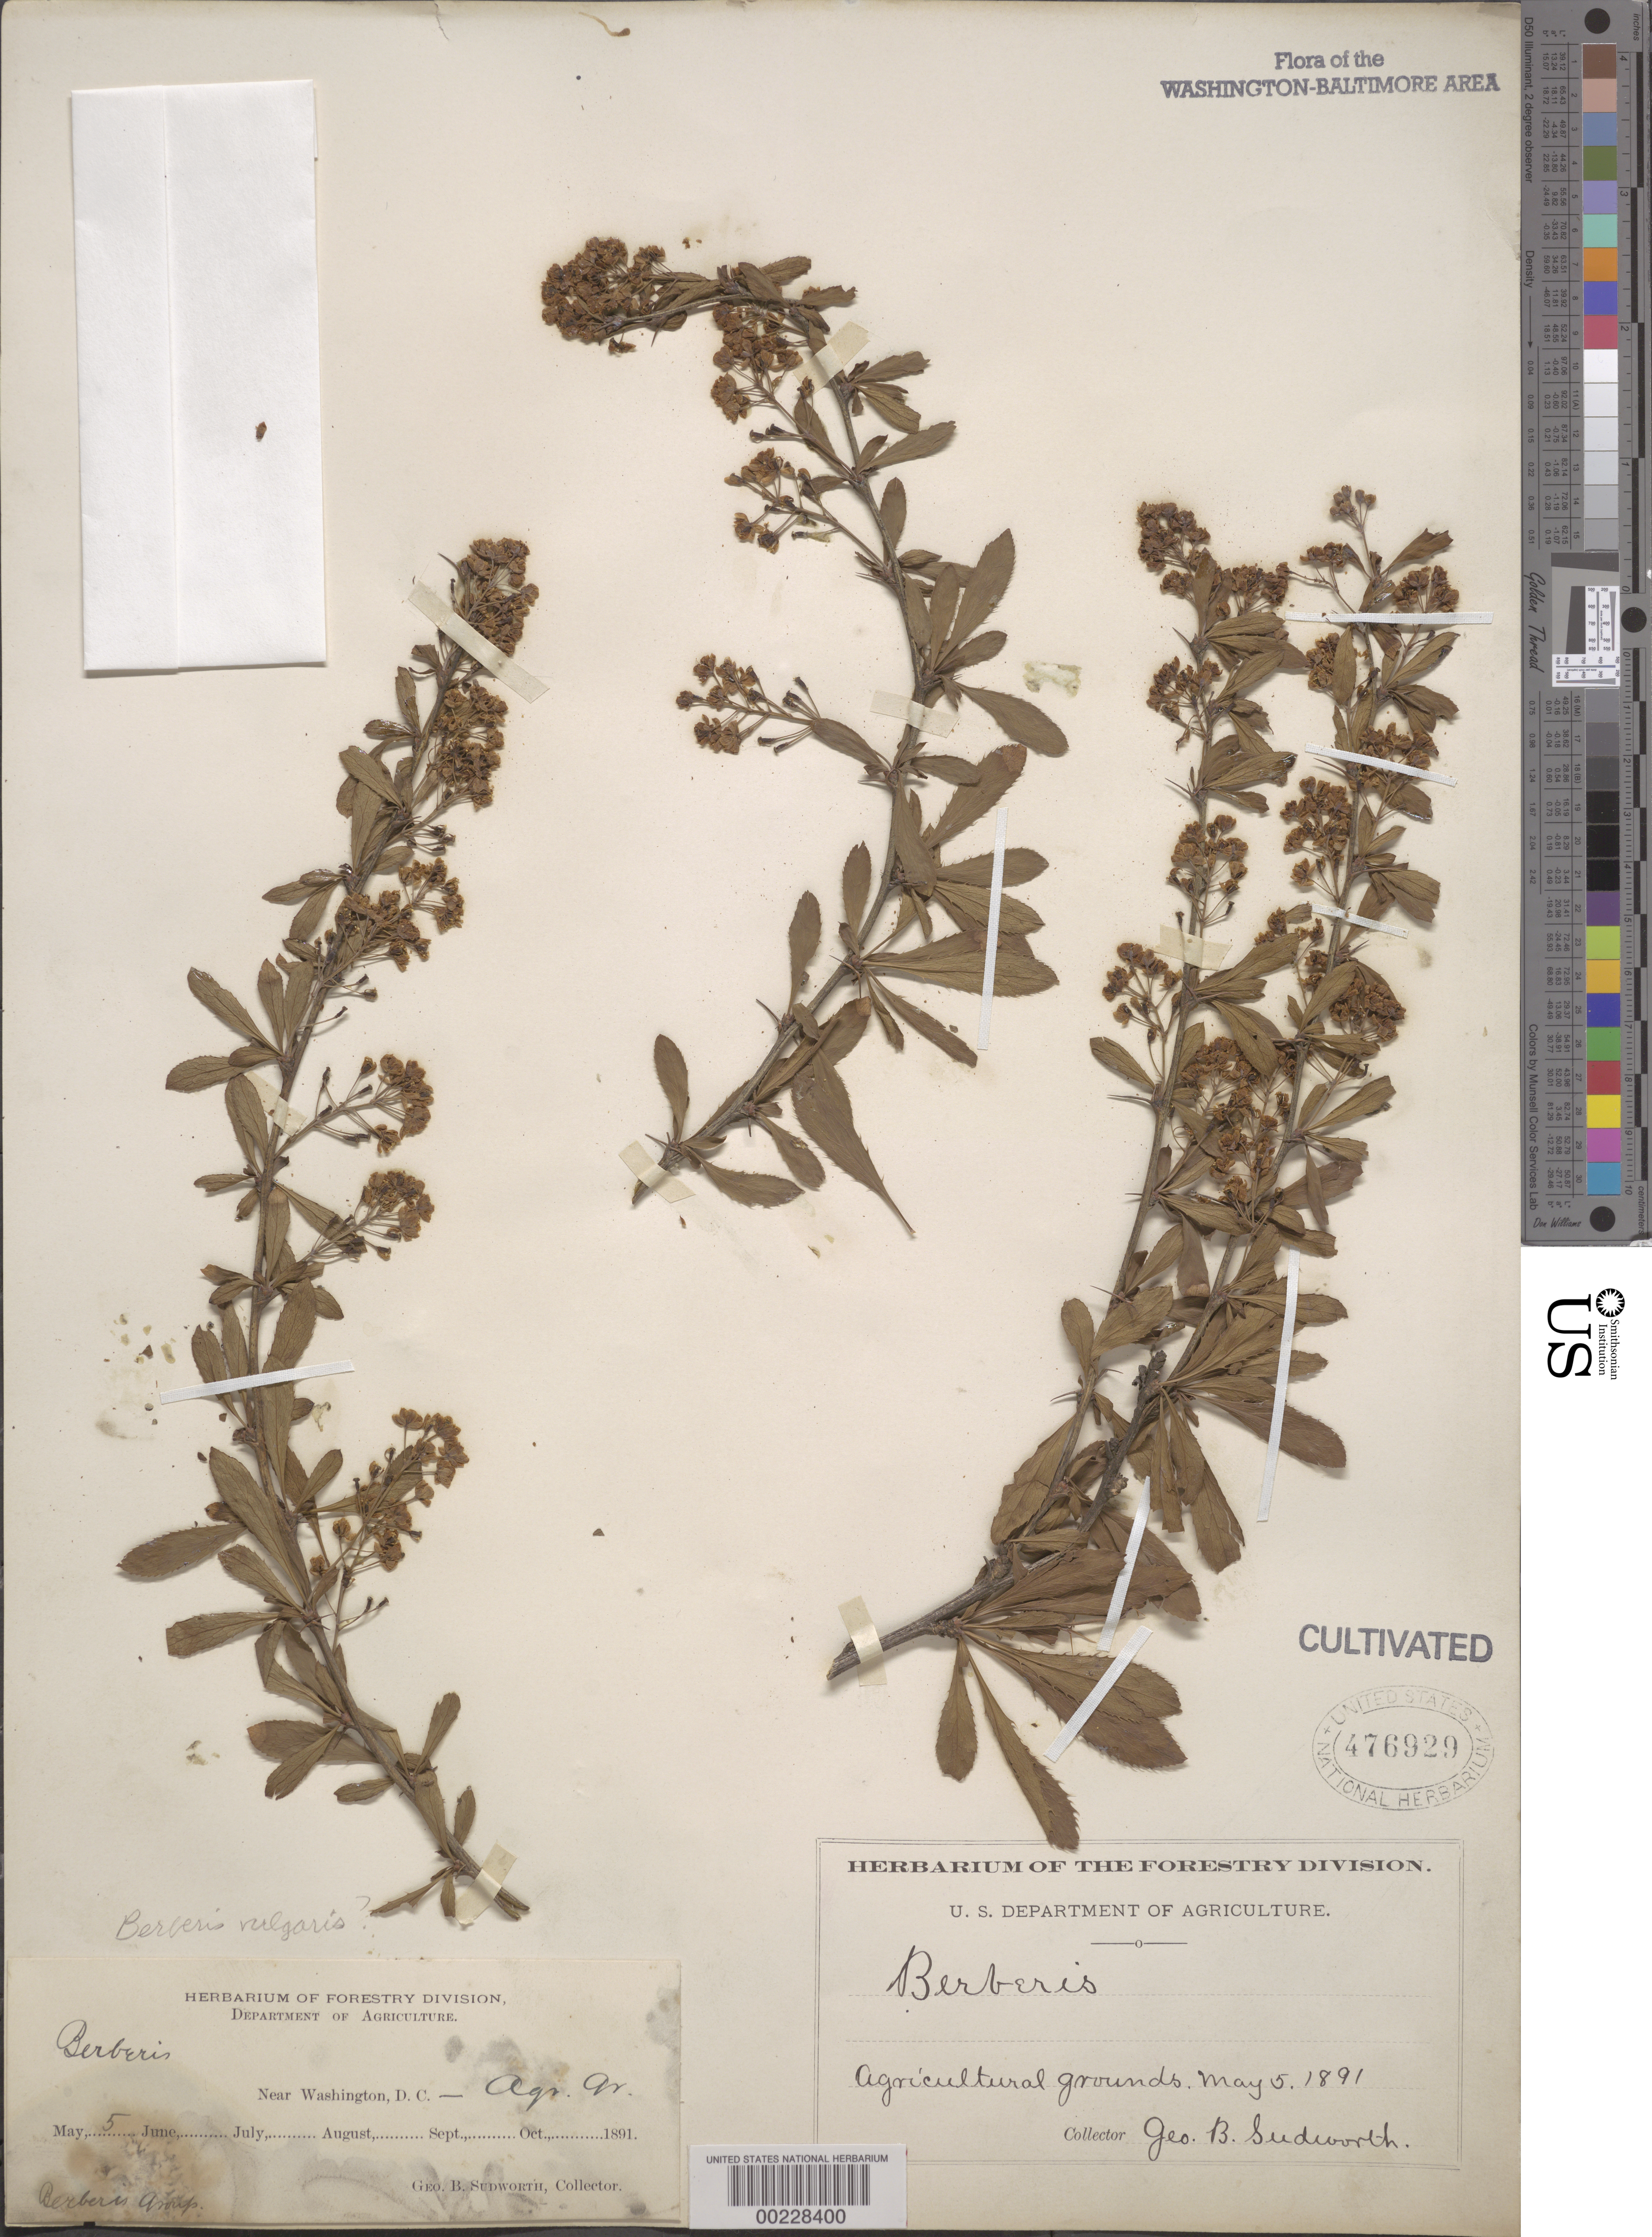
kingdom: Plantae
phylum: Tracheophyta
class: Magnoliopsida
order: Ranunculales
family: Berberidaceae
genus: Berberis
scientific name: Berberis vulgaris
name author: L.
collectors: G. B. Sudworth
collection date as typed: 05 May 1891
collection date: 1891-05-05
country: United States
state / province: District of Columbia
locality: Agricultural grounds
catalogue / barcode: US 476929